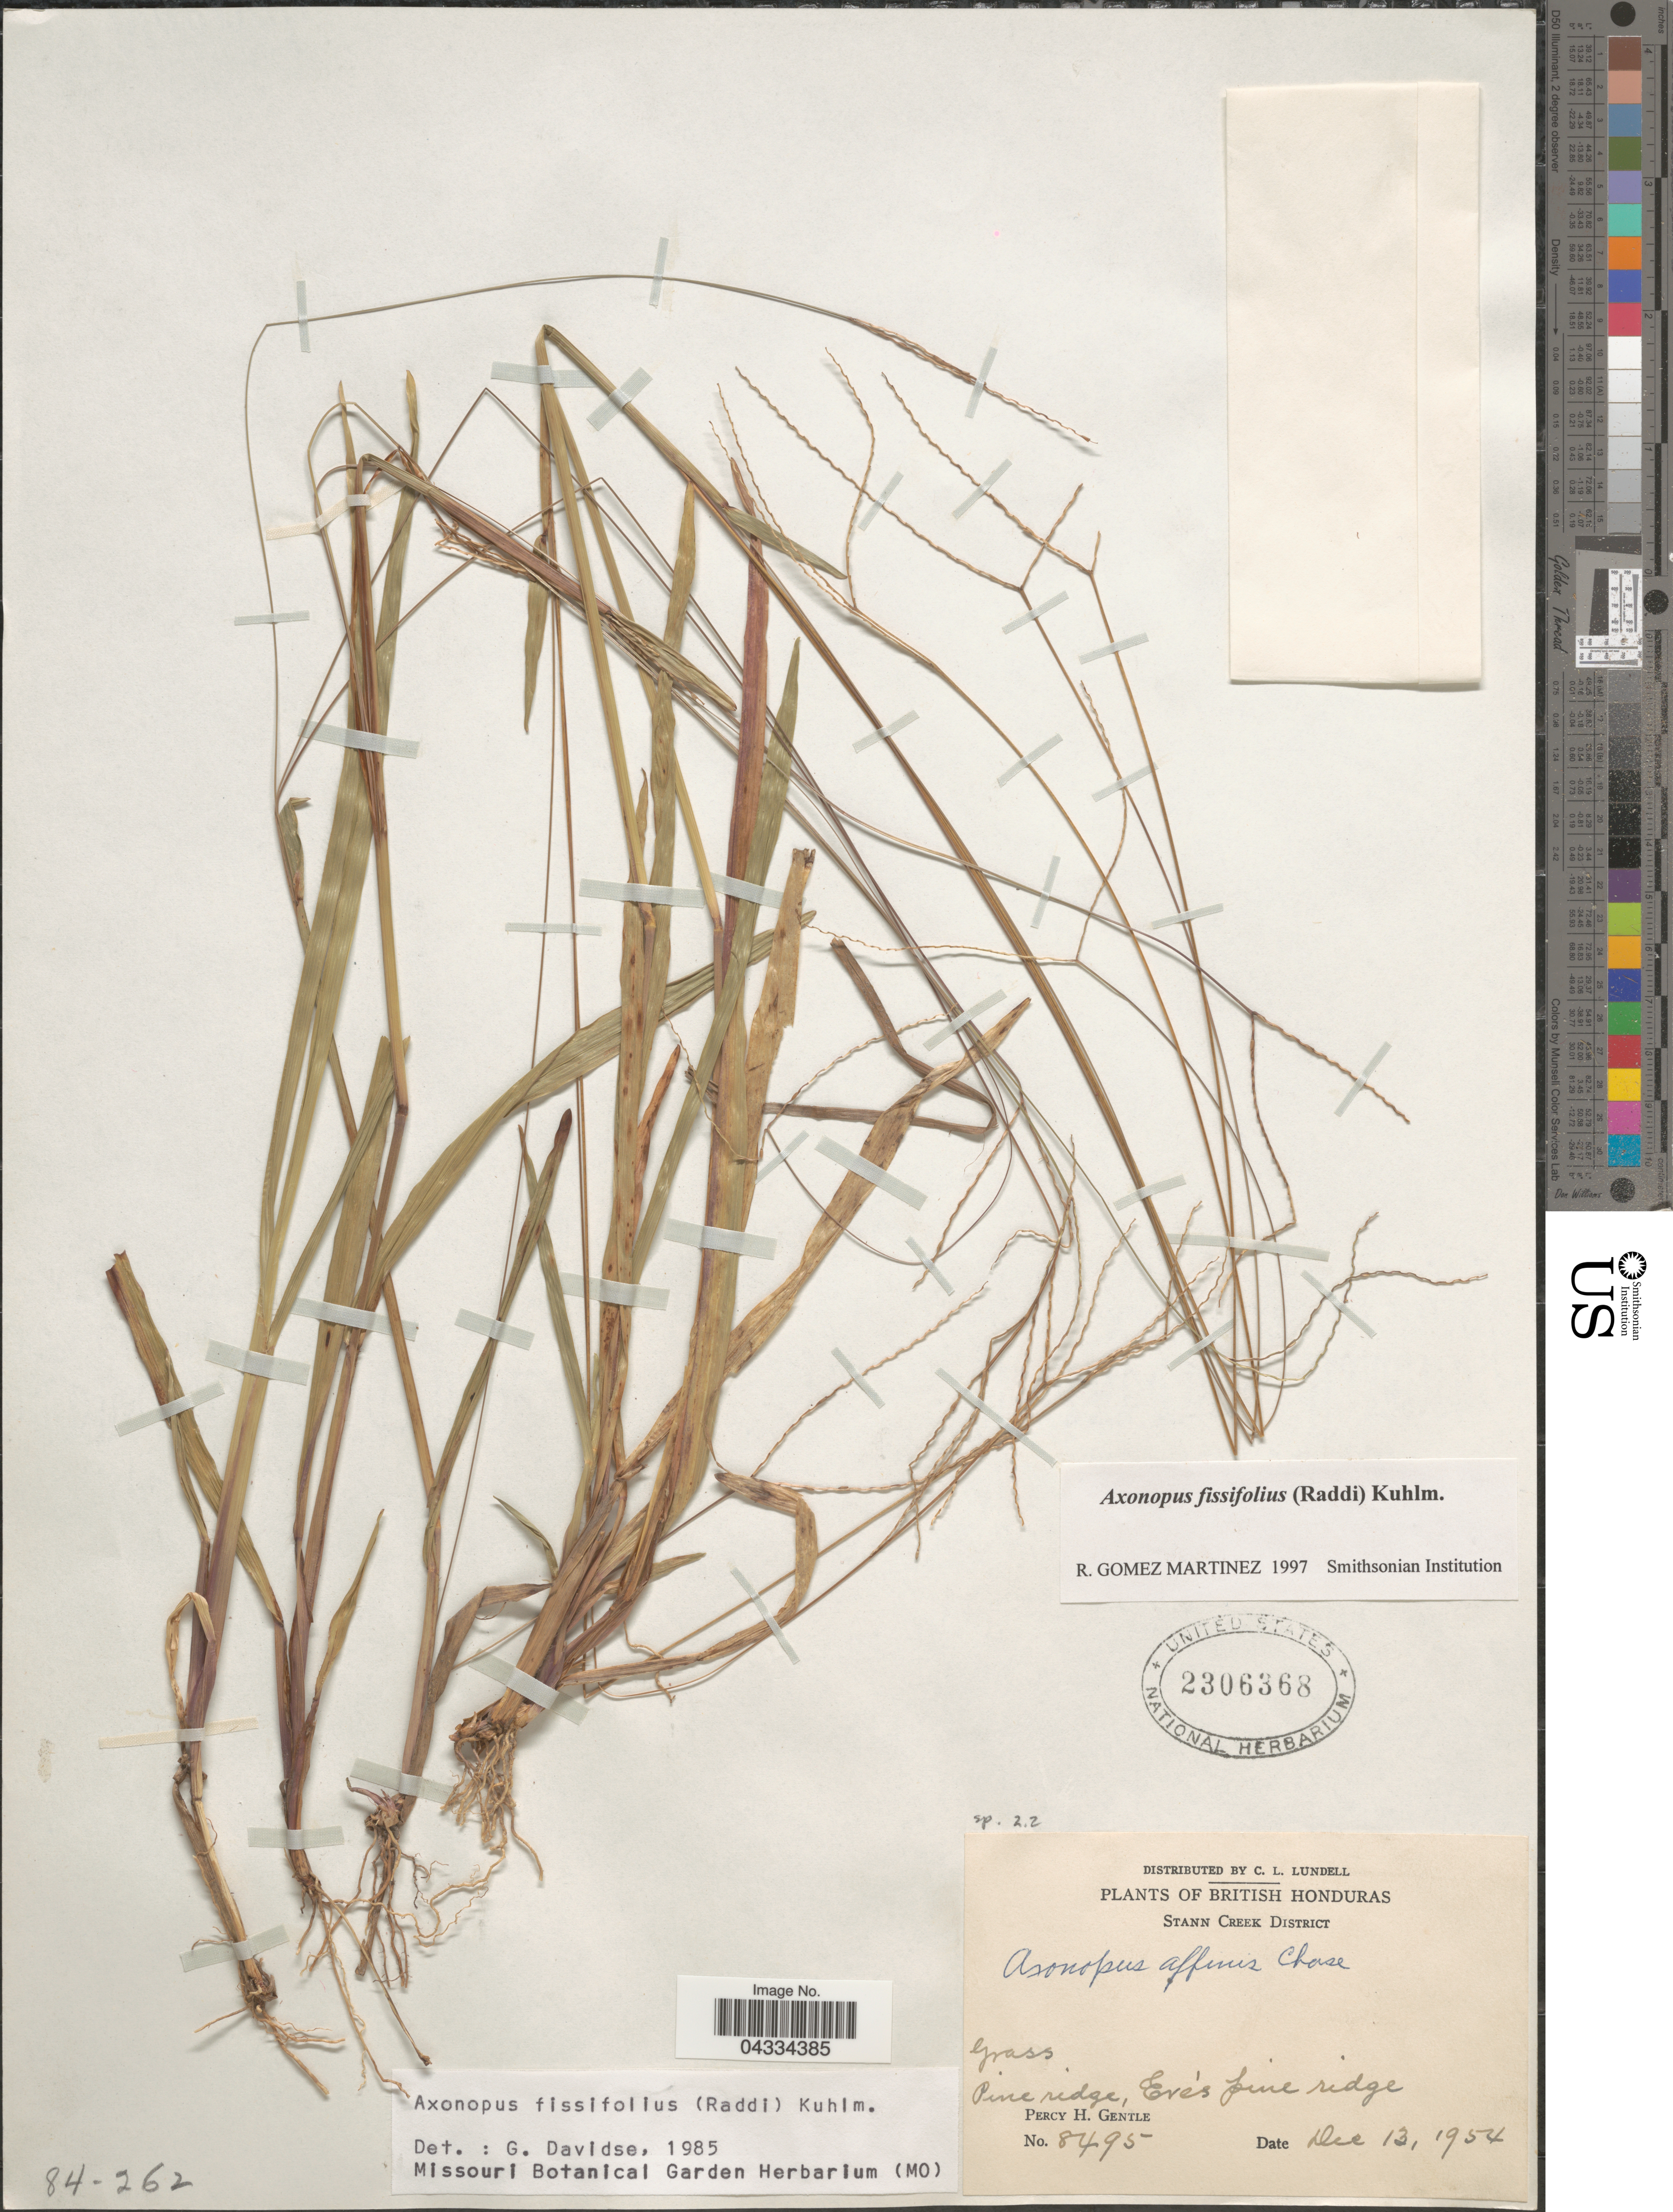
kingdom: Plantae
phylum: Tracheophyta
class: Liliopsida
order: Poales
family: Poaceae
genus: Axonopus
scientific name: Axonopus fissifolius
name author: (Raddi) Kuhlm.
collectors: P. H. Gentle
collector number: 8495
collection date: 1954-12-13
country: Belize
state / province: Stann Creek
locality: British Honduras. Stann Creek District. Pine ridge, Eve's pine ridge.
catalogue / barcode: US 2306368